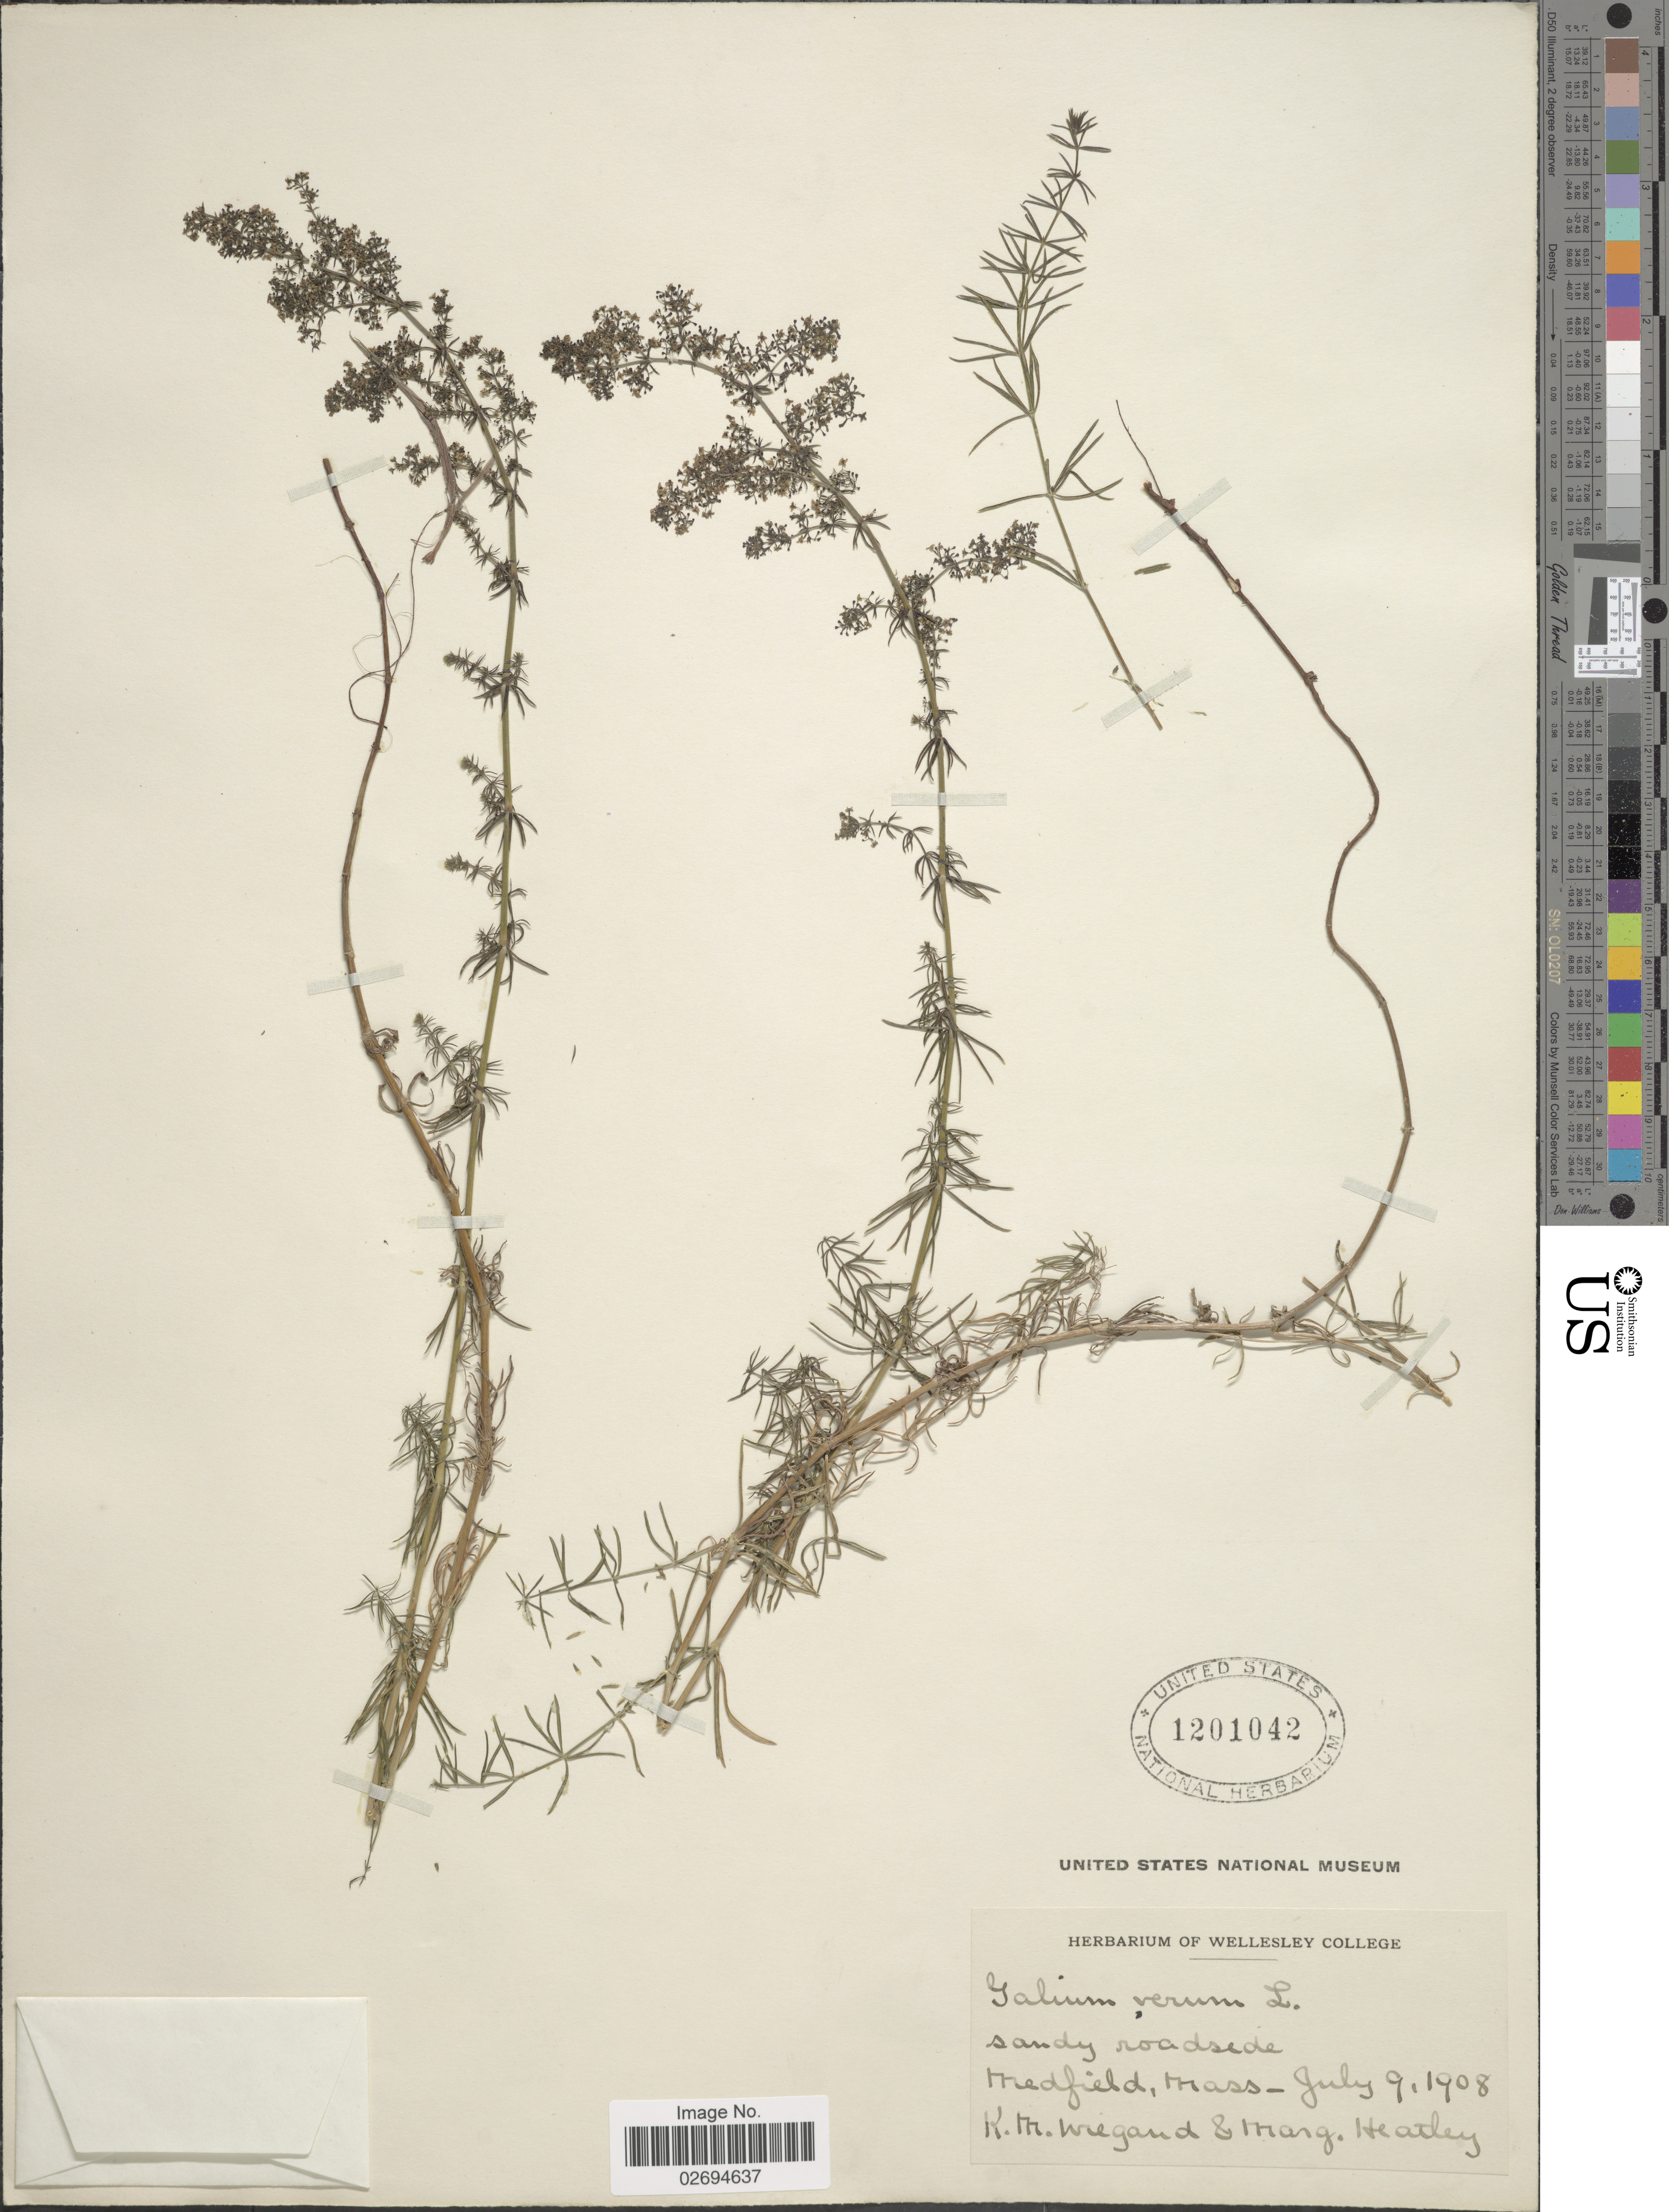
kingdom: Plantae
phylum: Tracheophyta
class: Magnoliopsida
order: Gentianales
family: Rubiaceae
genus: Galium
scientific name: Galium verum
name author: L.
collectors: K. M. Wiegand & M. Heatley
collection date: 1908-07-09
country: United States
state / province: Massachusetts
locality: Sandy roadside, Medfield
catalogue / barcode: US 1201042